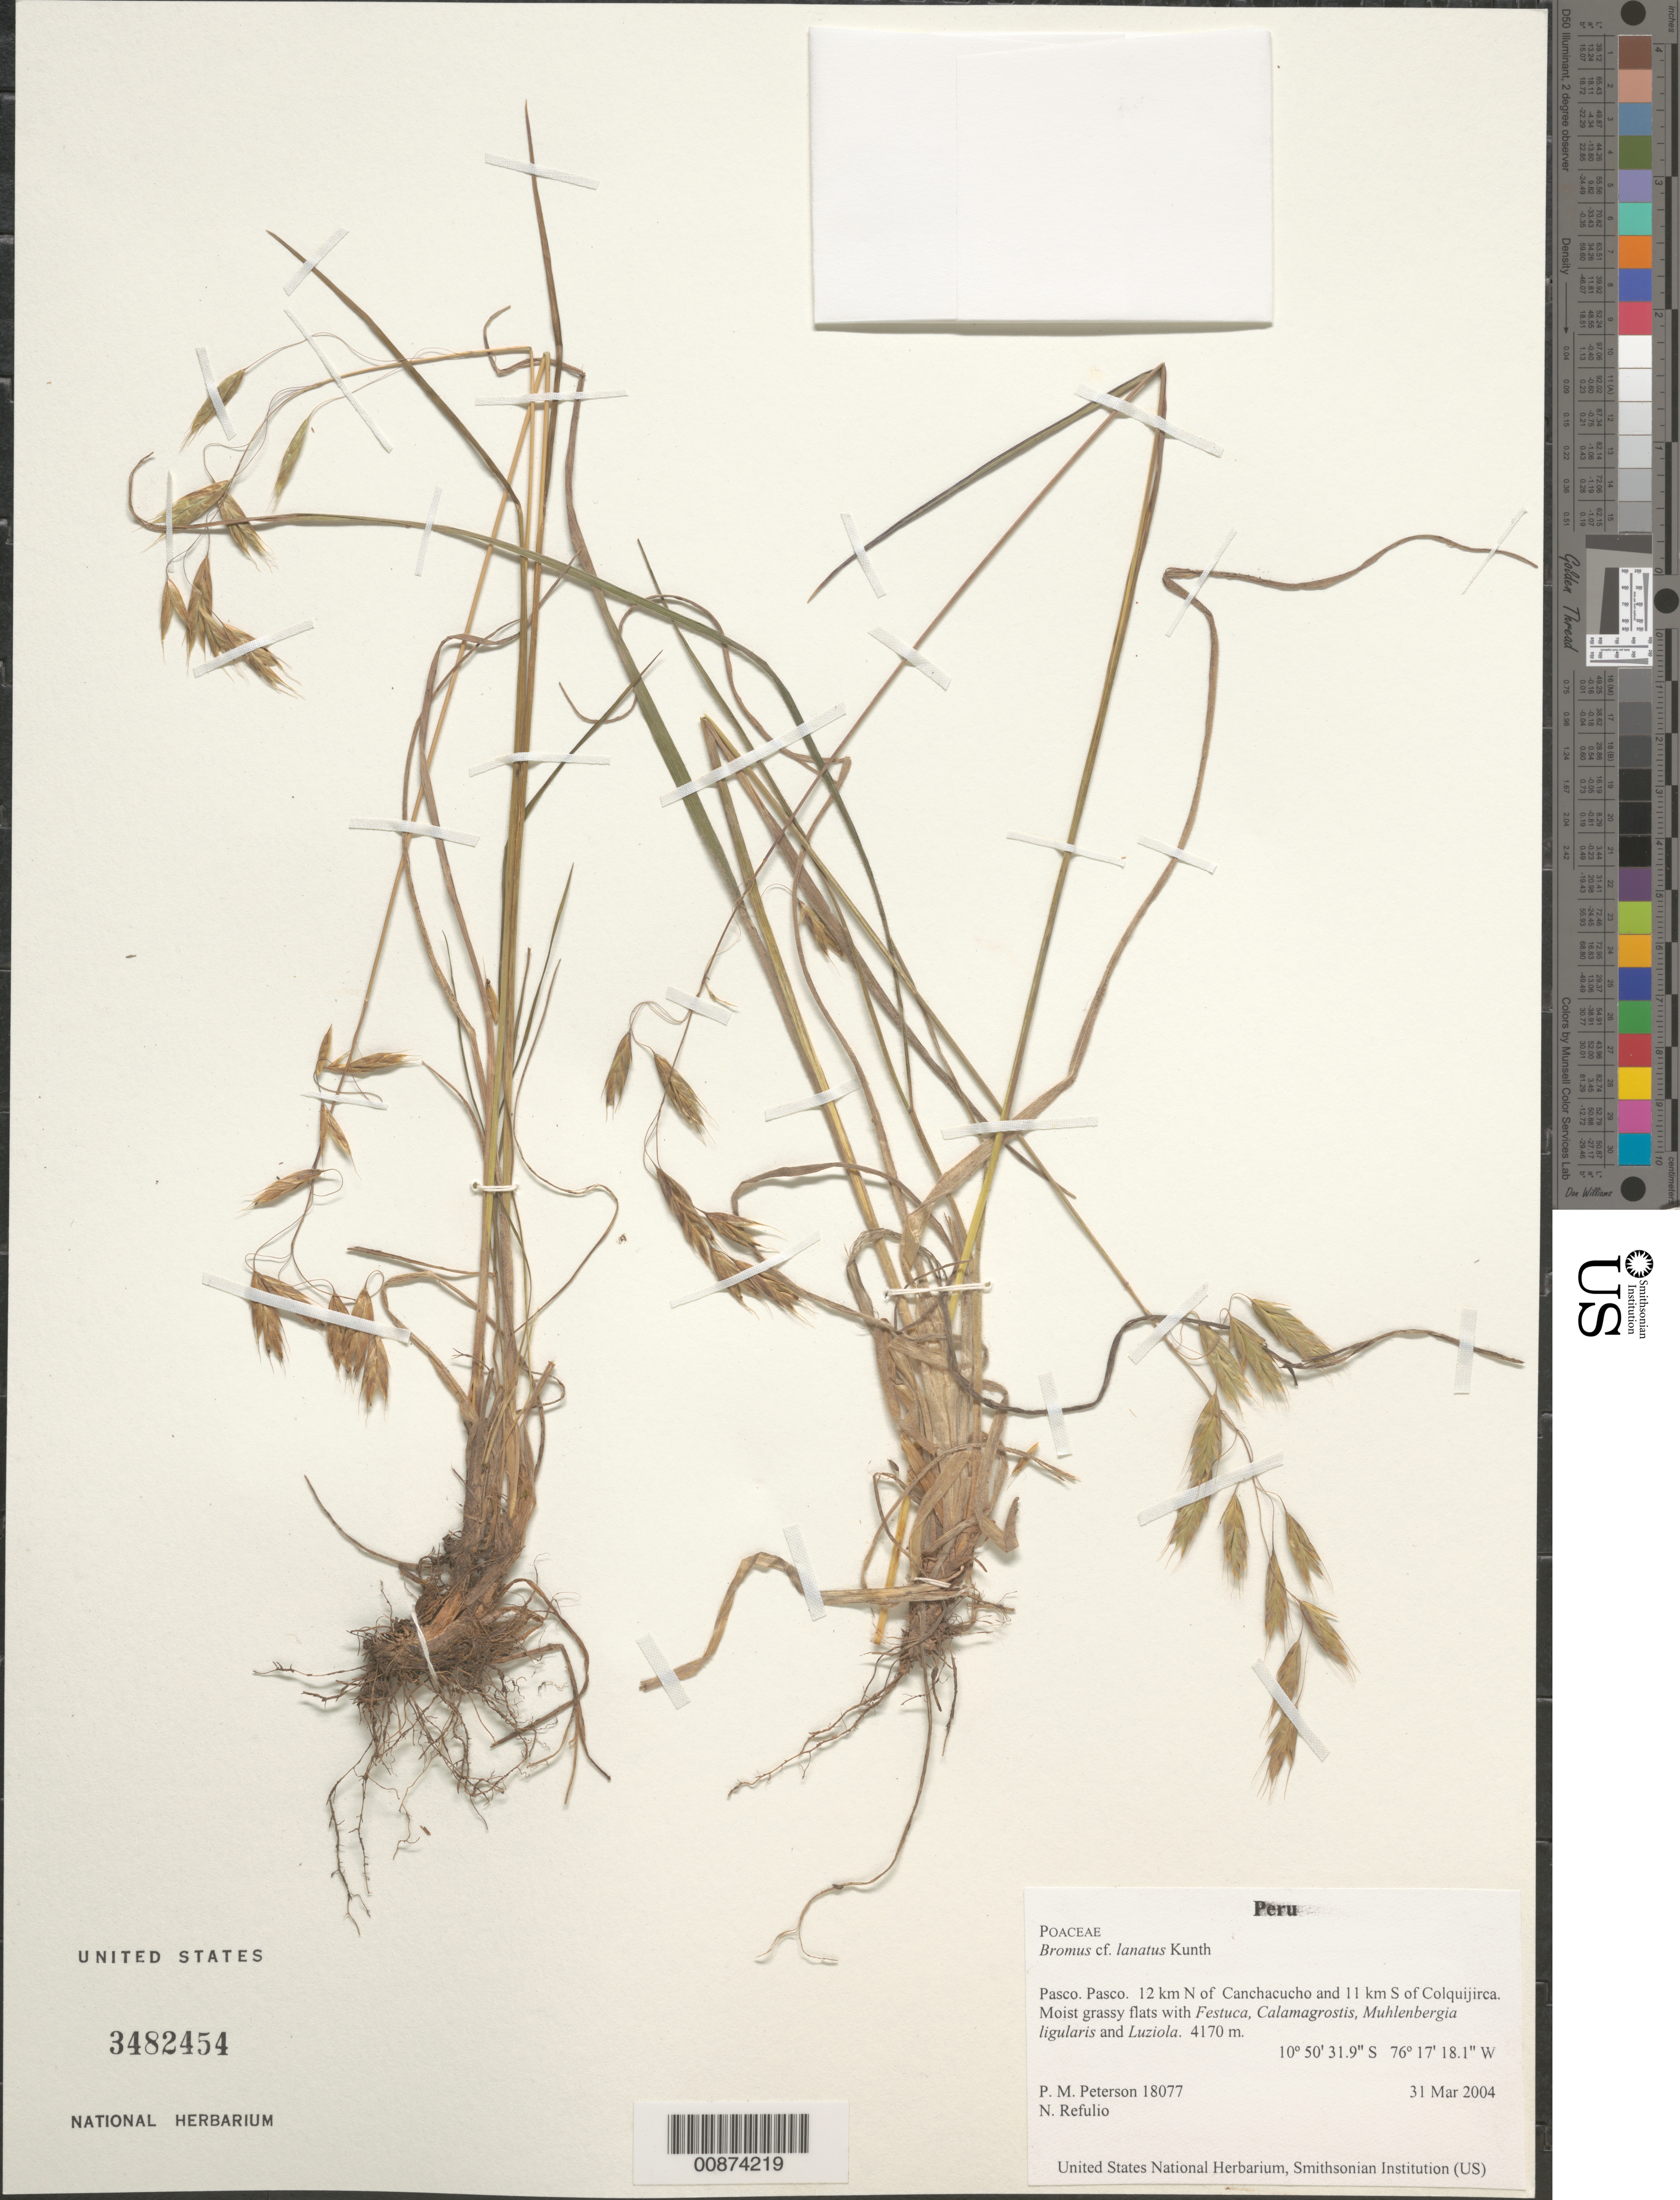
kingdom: Plantae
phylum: Tracheophyta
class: Liliopsida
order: Poales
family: Poaceae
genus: Bromus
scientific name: Bromus lanatus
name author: Kunth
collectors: P. M. Peterson & N. Refulio-Rodríguez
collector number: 18077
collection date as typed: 31 Mar 2004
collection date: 2004-03-31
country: Peru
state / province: Pasco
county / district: Pasco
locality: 12 km N of Canchacucho and 11 km S of Colquijirca. Moist grassy flats with Festuca, Calamagrostis, Muhlenbergia ligularis and Luziola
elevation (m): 4170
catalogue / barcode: US 3482454